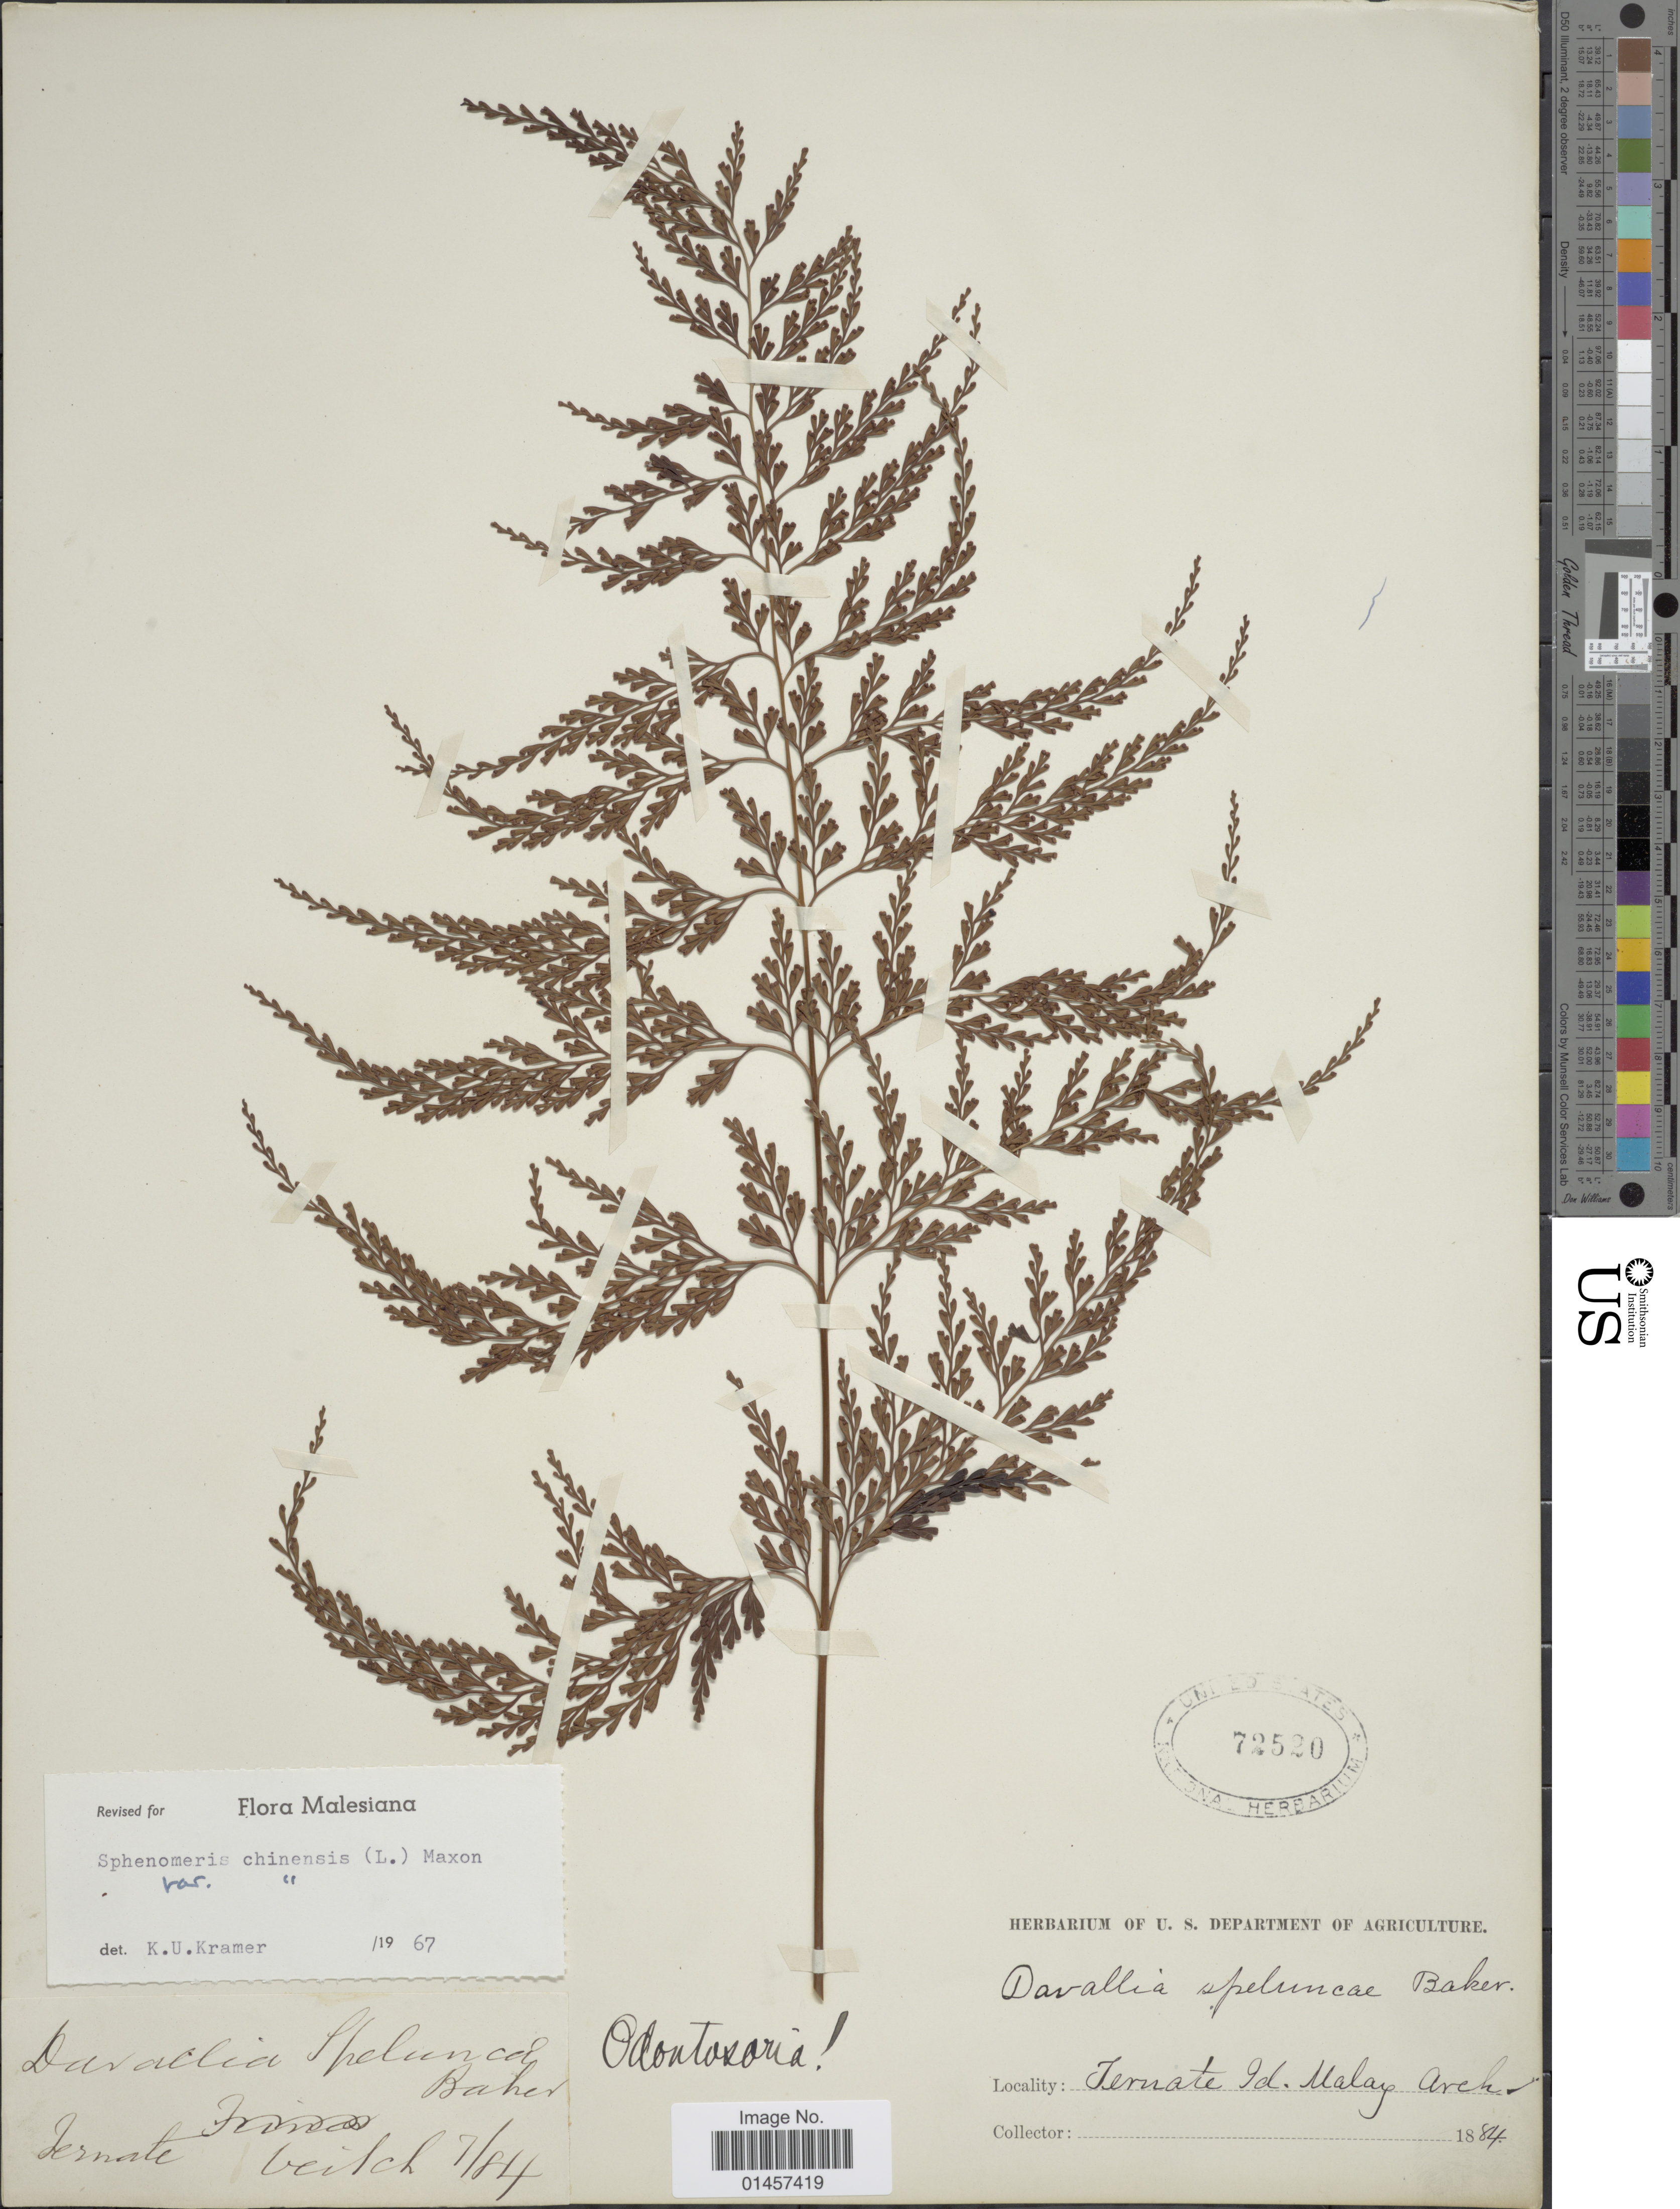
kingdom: Plantae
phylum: Tracheophyta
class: Polypodiopsida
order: Polypodiales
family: Lindsaeaceae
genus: Sphenomeris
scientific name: Sphenomeris chinensis var. chinensis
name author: (L.) Maxon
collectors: Veitch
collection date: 1884-07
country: Indonesia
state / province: Maluku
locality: Ternate Id. Malay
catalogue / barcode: US 7250